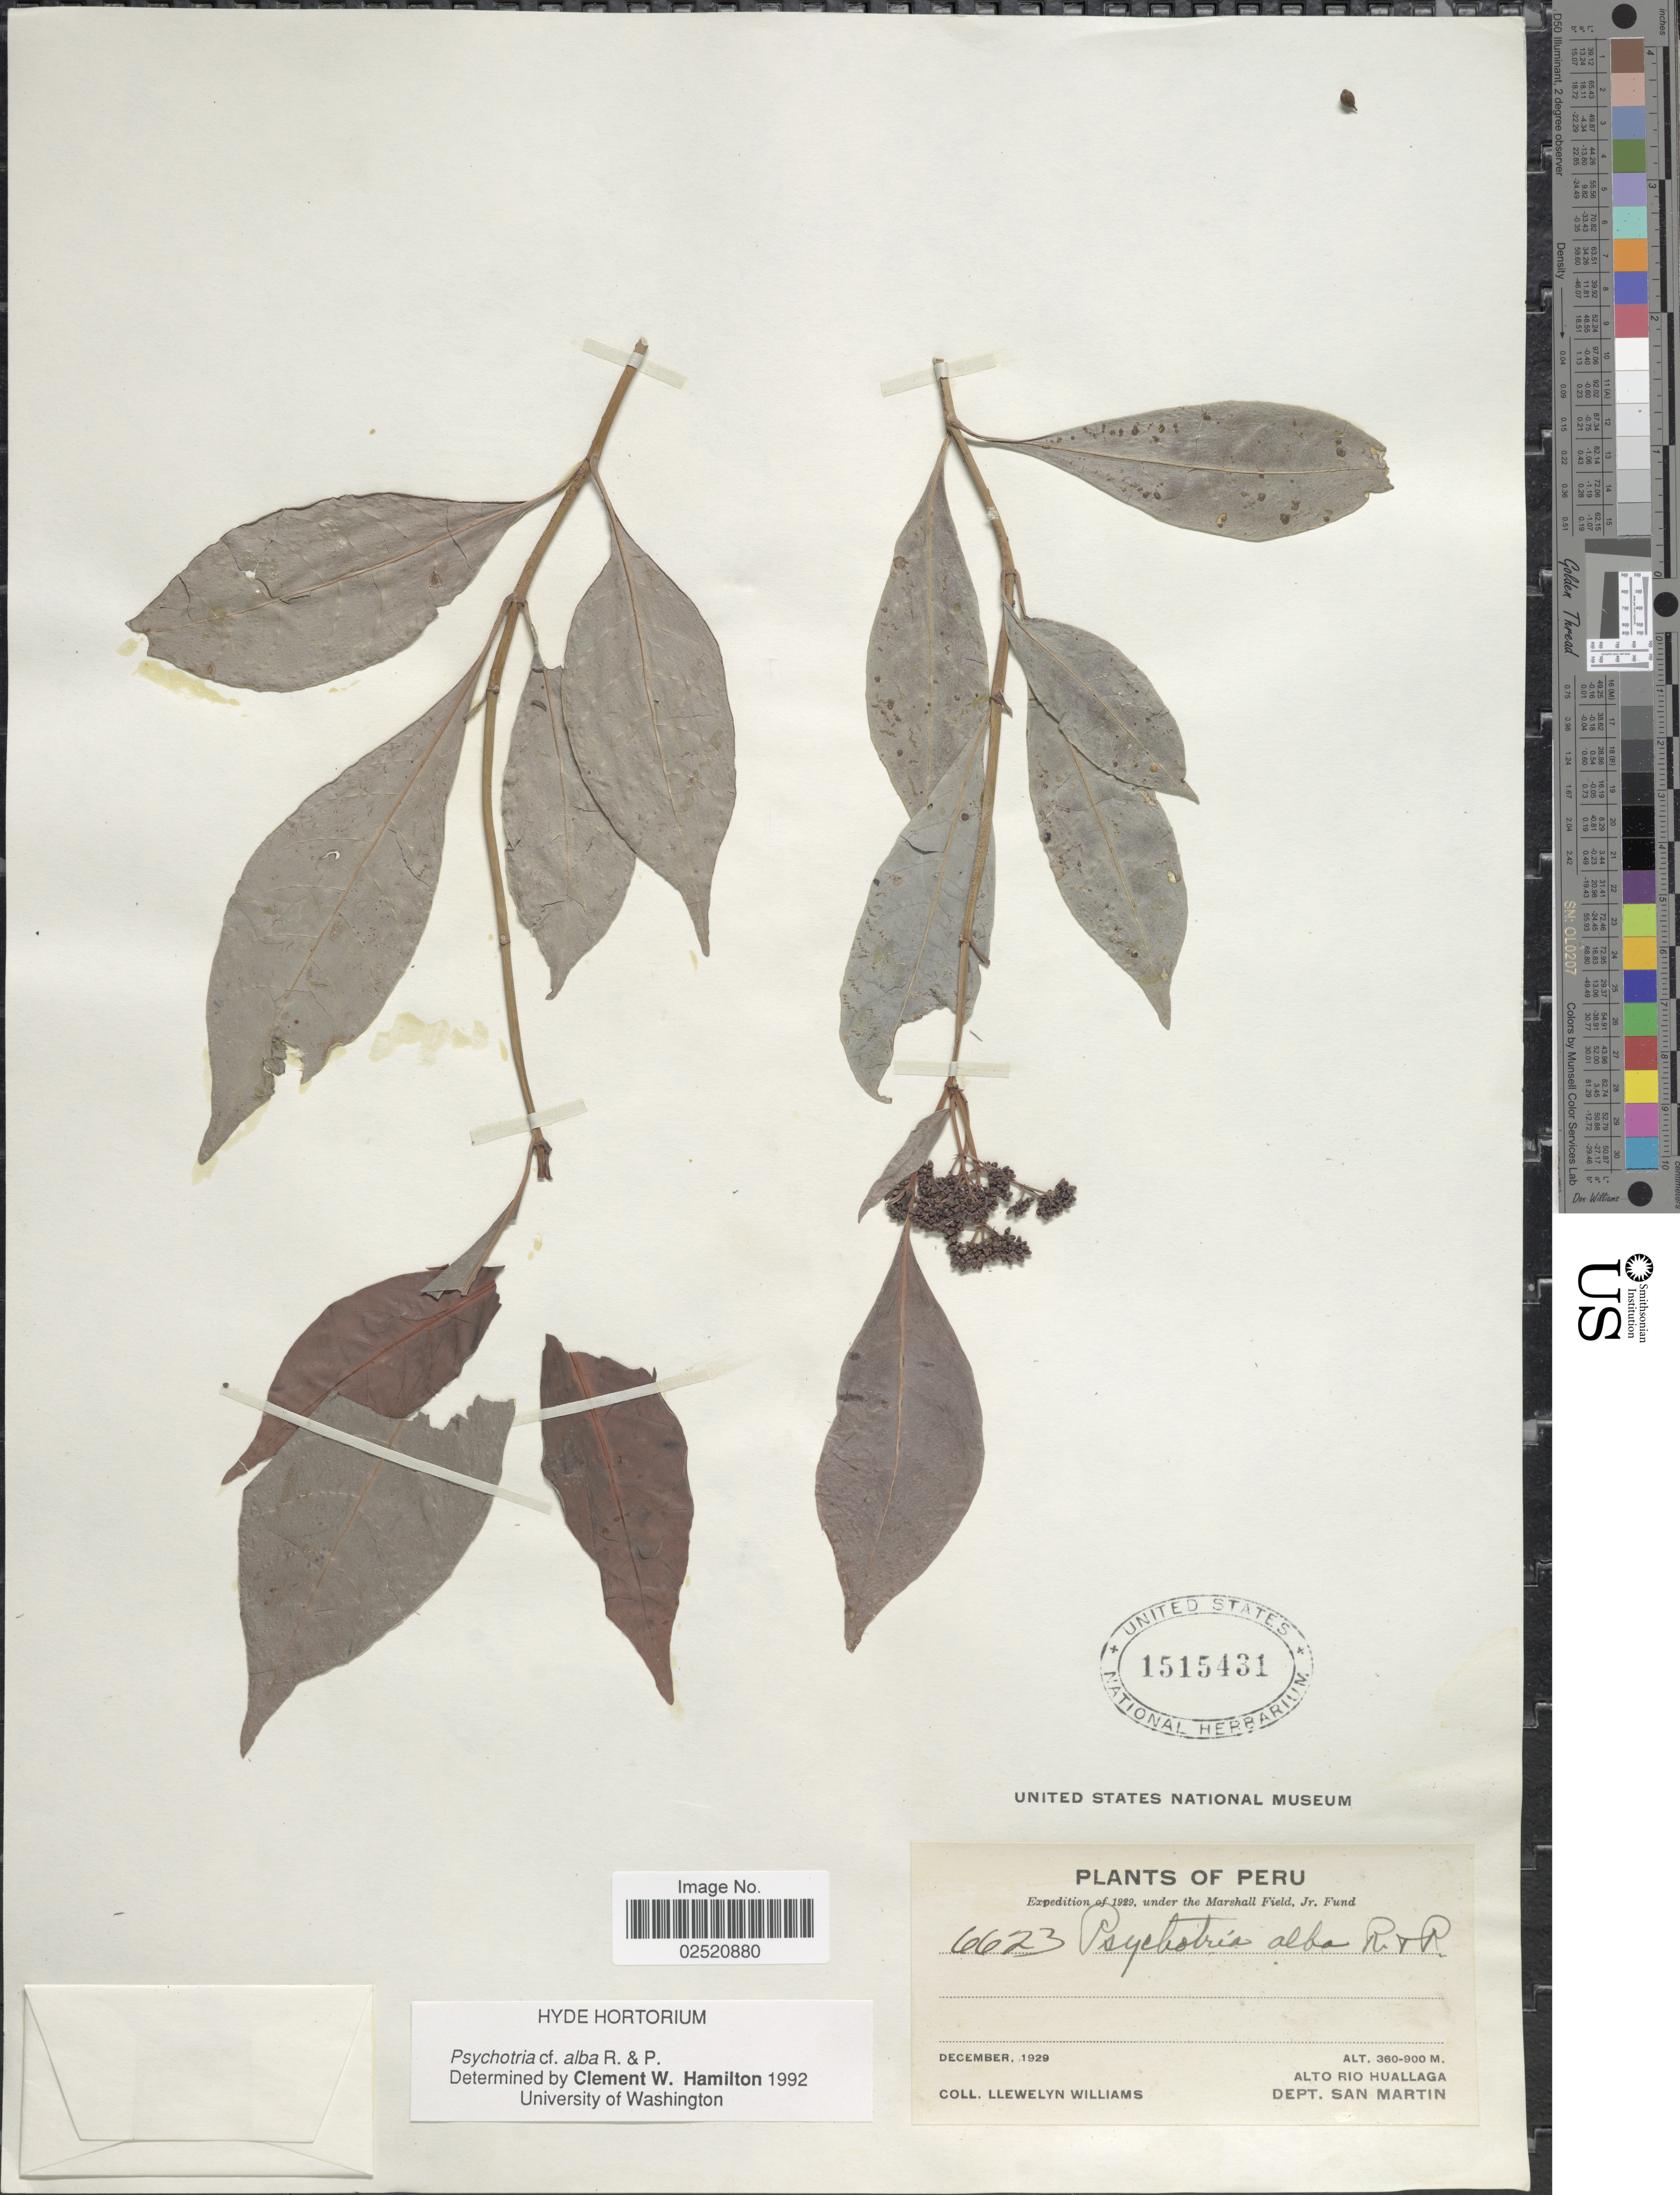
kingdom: Plantae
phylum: Tracheophyta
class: Magnoliopsida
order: Gentianales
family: Rubiaceae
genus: Psychotria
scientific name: Psychotria alba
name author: Ruiz & Pav.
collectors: Ll. Williams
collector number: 6623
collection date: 1929-12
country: Peru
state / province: San Martín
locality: Alto Rio Huallaga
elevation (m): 360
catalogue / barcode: US 1515431